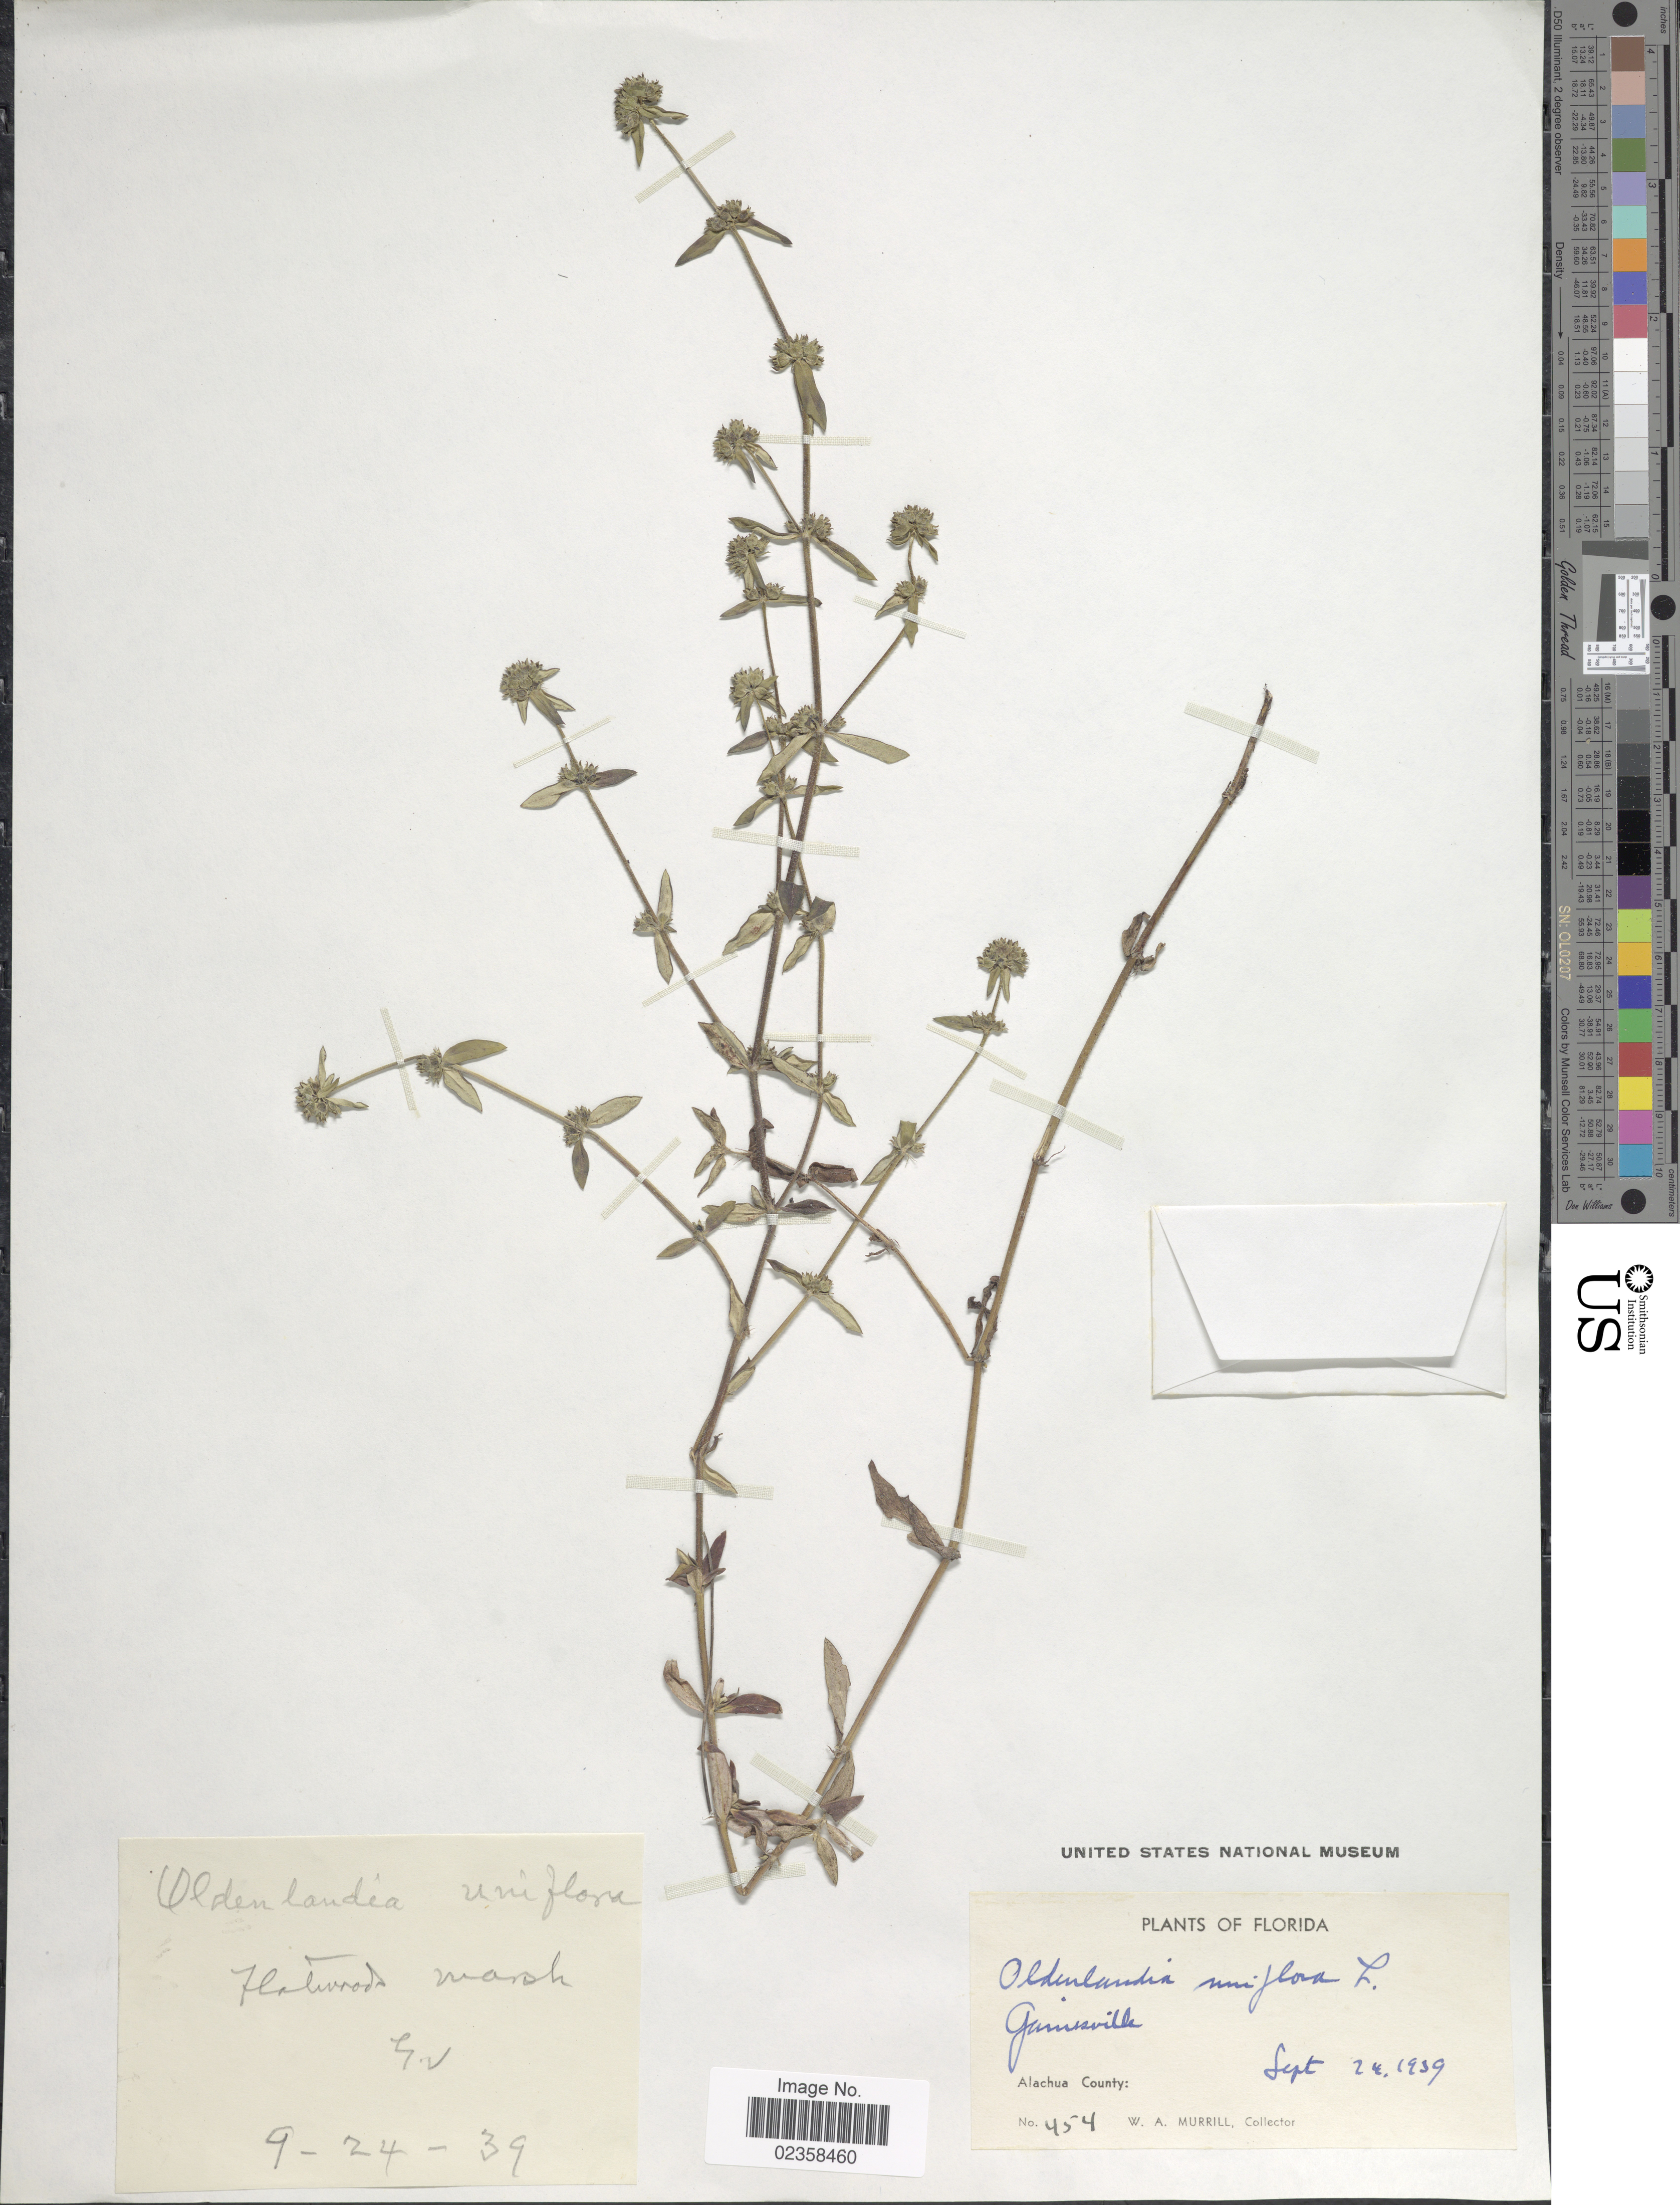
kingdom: Plantae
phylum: Tracheophyta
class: Magnoliopsida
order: Gentianales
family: Rubiaceae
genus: Oldenlandia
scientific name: Oldenlandia uniflora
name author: L.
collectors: W. A. Murrill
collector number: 454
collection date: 1939-09-24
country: United States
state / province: Florida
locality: Gainesville, Alachua County